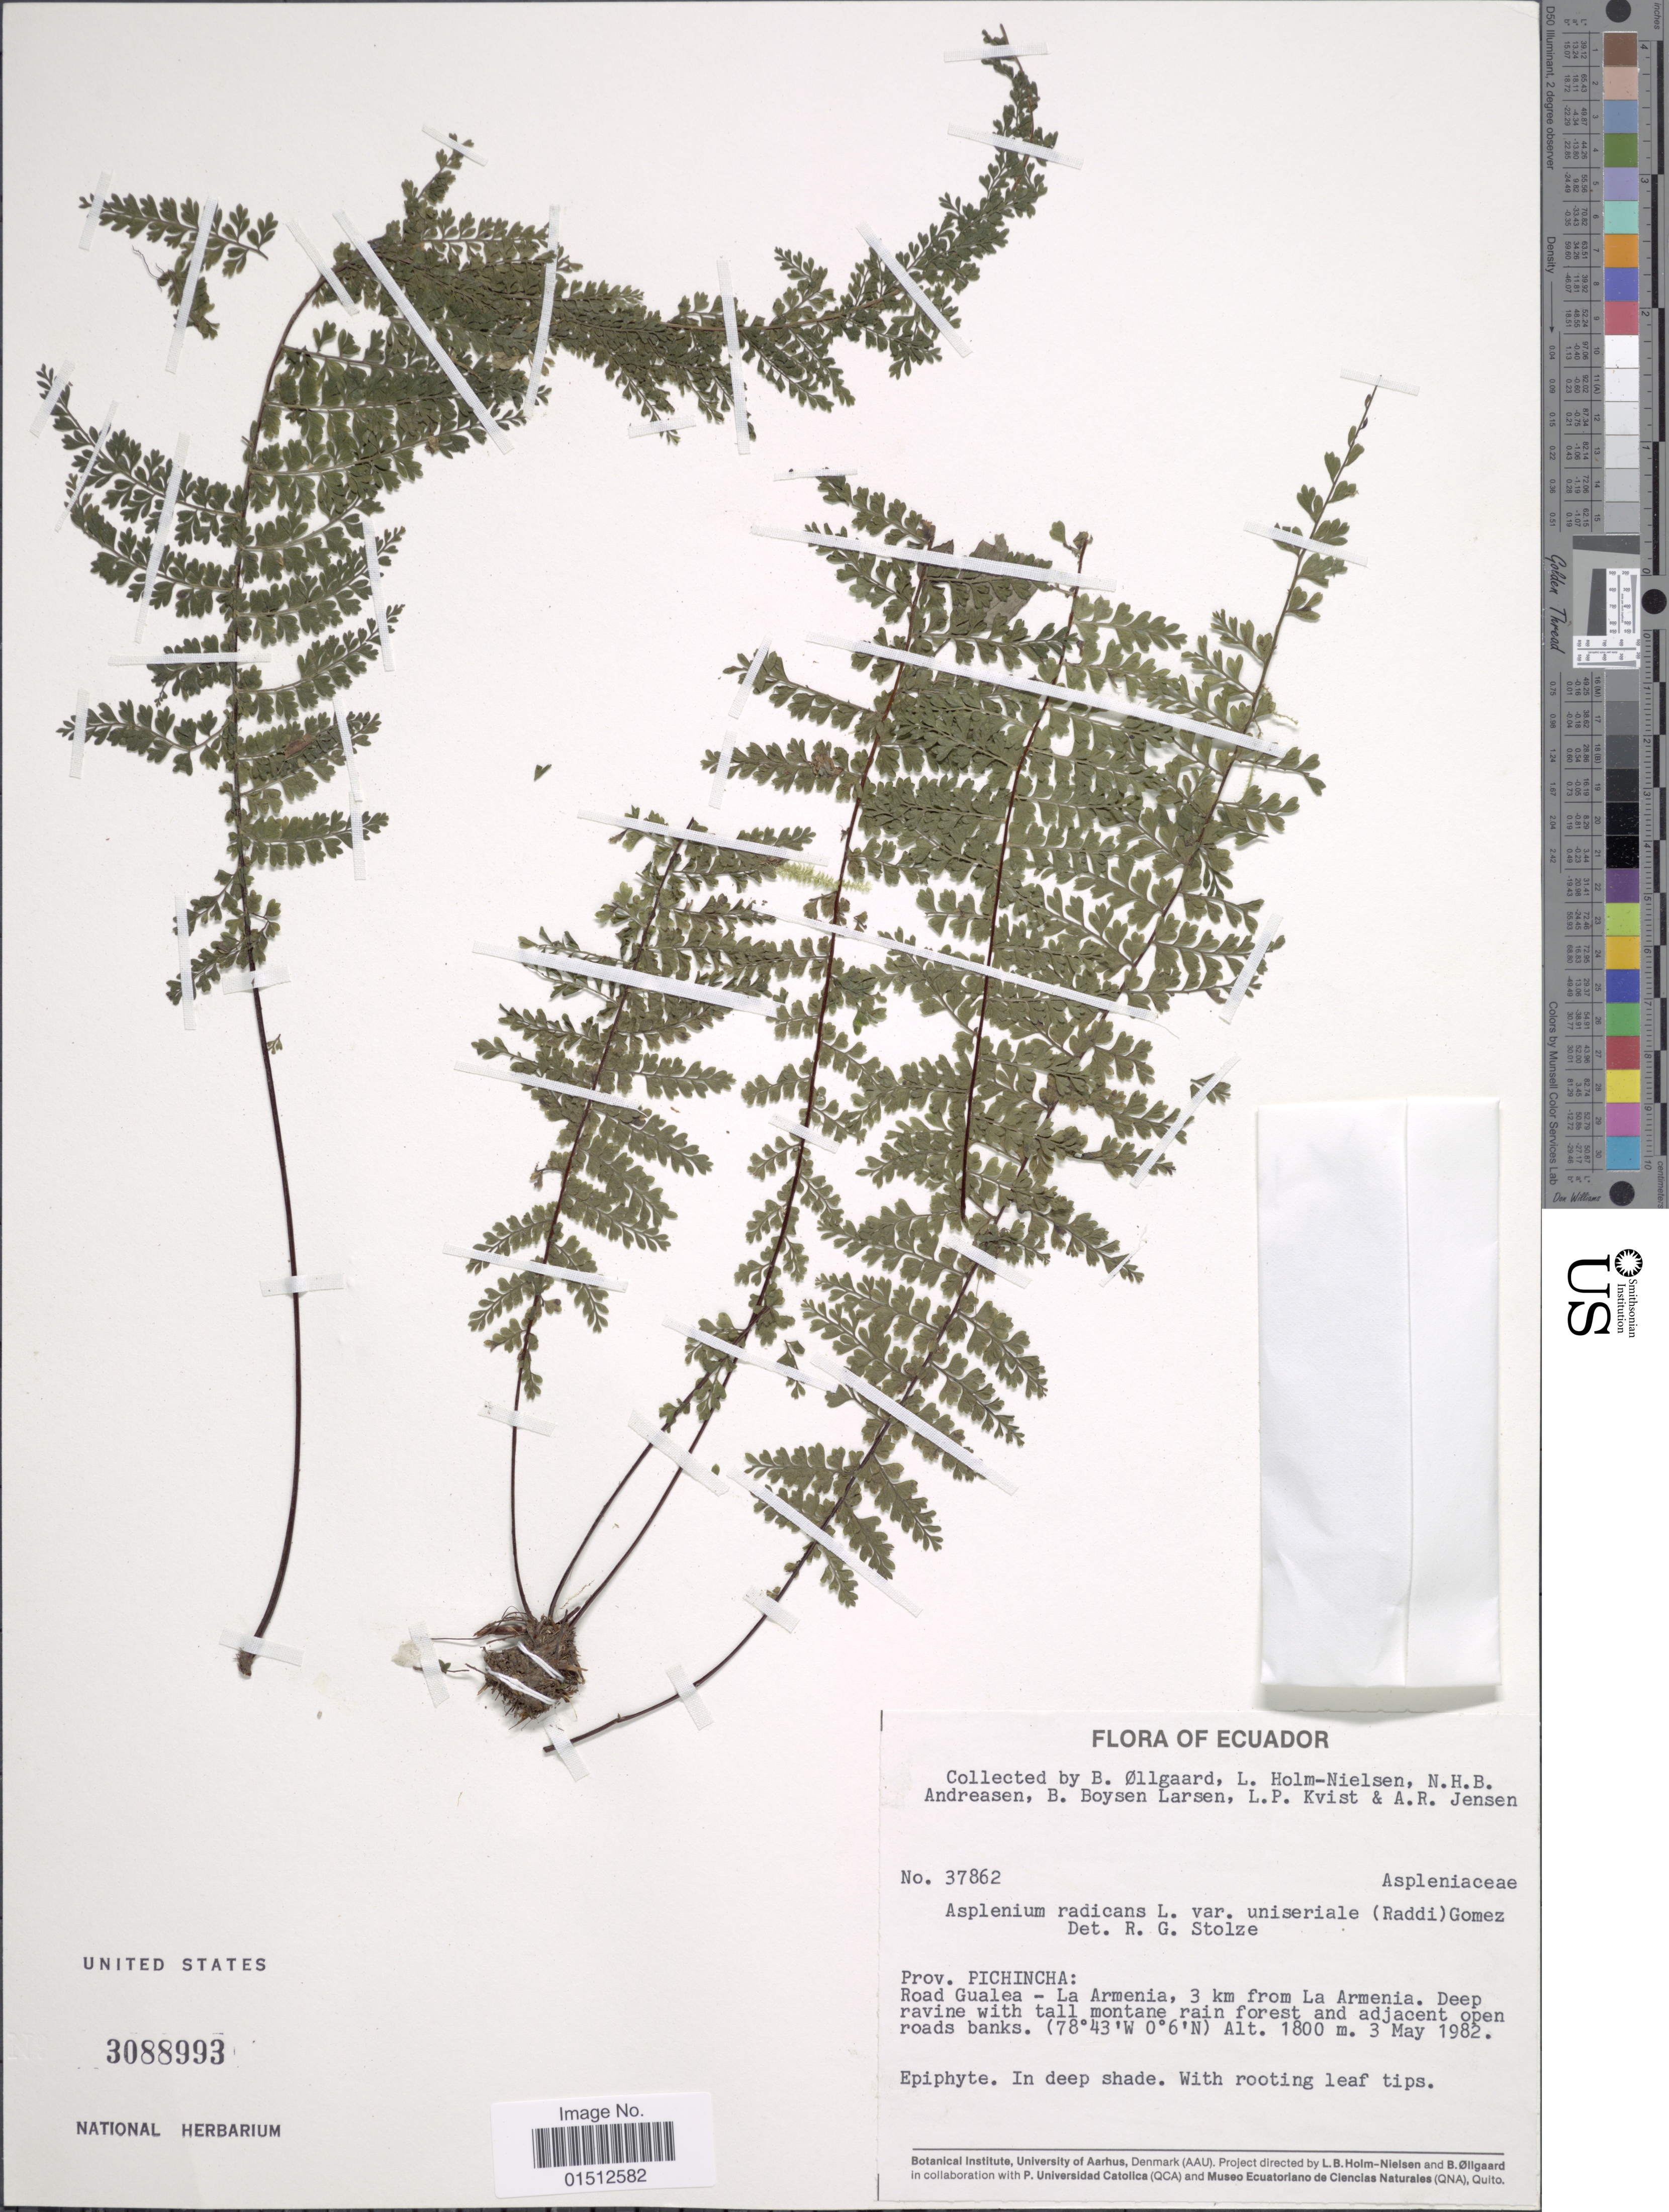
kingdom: Plantae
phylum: Tracheophyta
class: Polypodiopsida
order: Polypodiales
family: Aspleniaceae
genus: Asplenium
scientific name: Asplenium radicans var. uniserale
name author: (Raddi) L.D. Gómez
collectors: B. Øllgaard, L. B. Holm-Nielsen, N. Andreasen, B. Boysen Larsen & et al.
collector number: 37862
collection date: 1982-05-03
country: Ecuador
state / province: Pichincha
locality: Prov. Pichincha: Road Gualea - La Armenia, 3 km from La Armenia.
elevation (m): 1800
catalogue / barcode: US 3088993